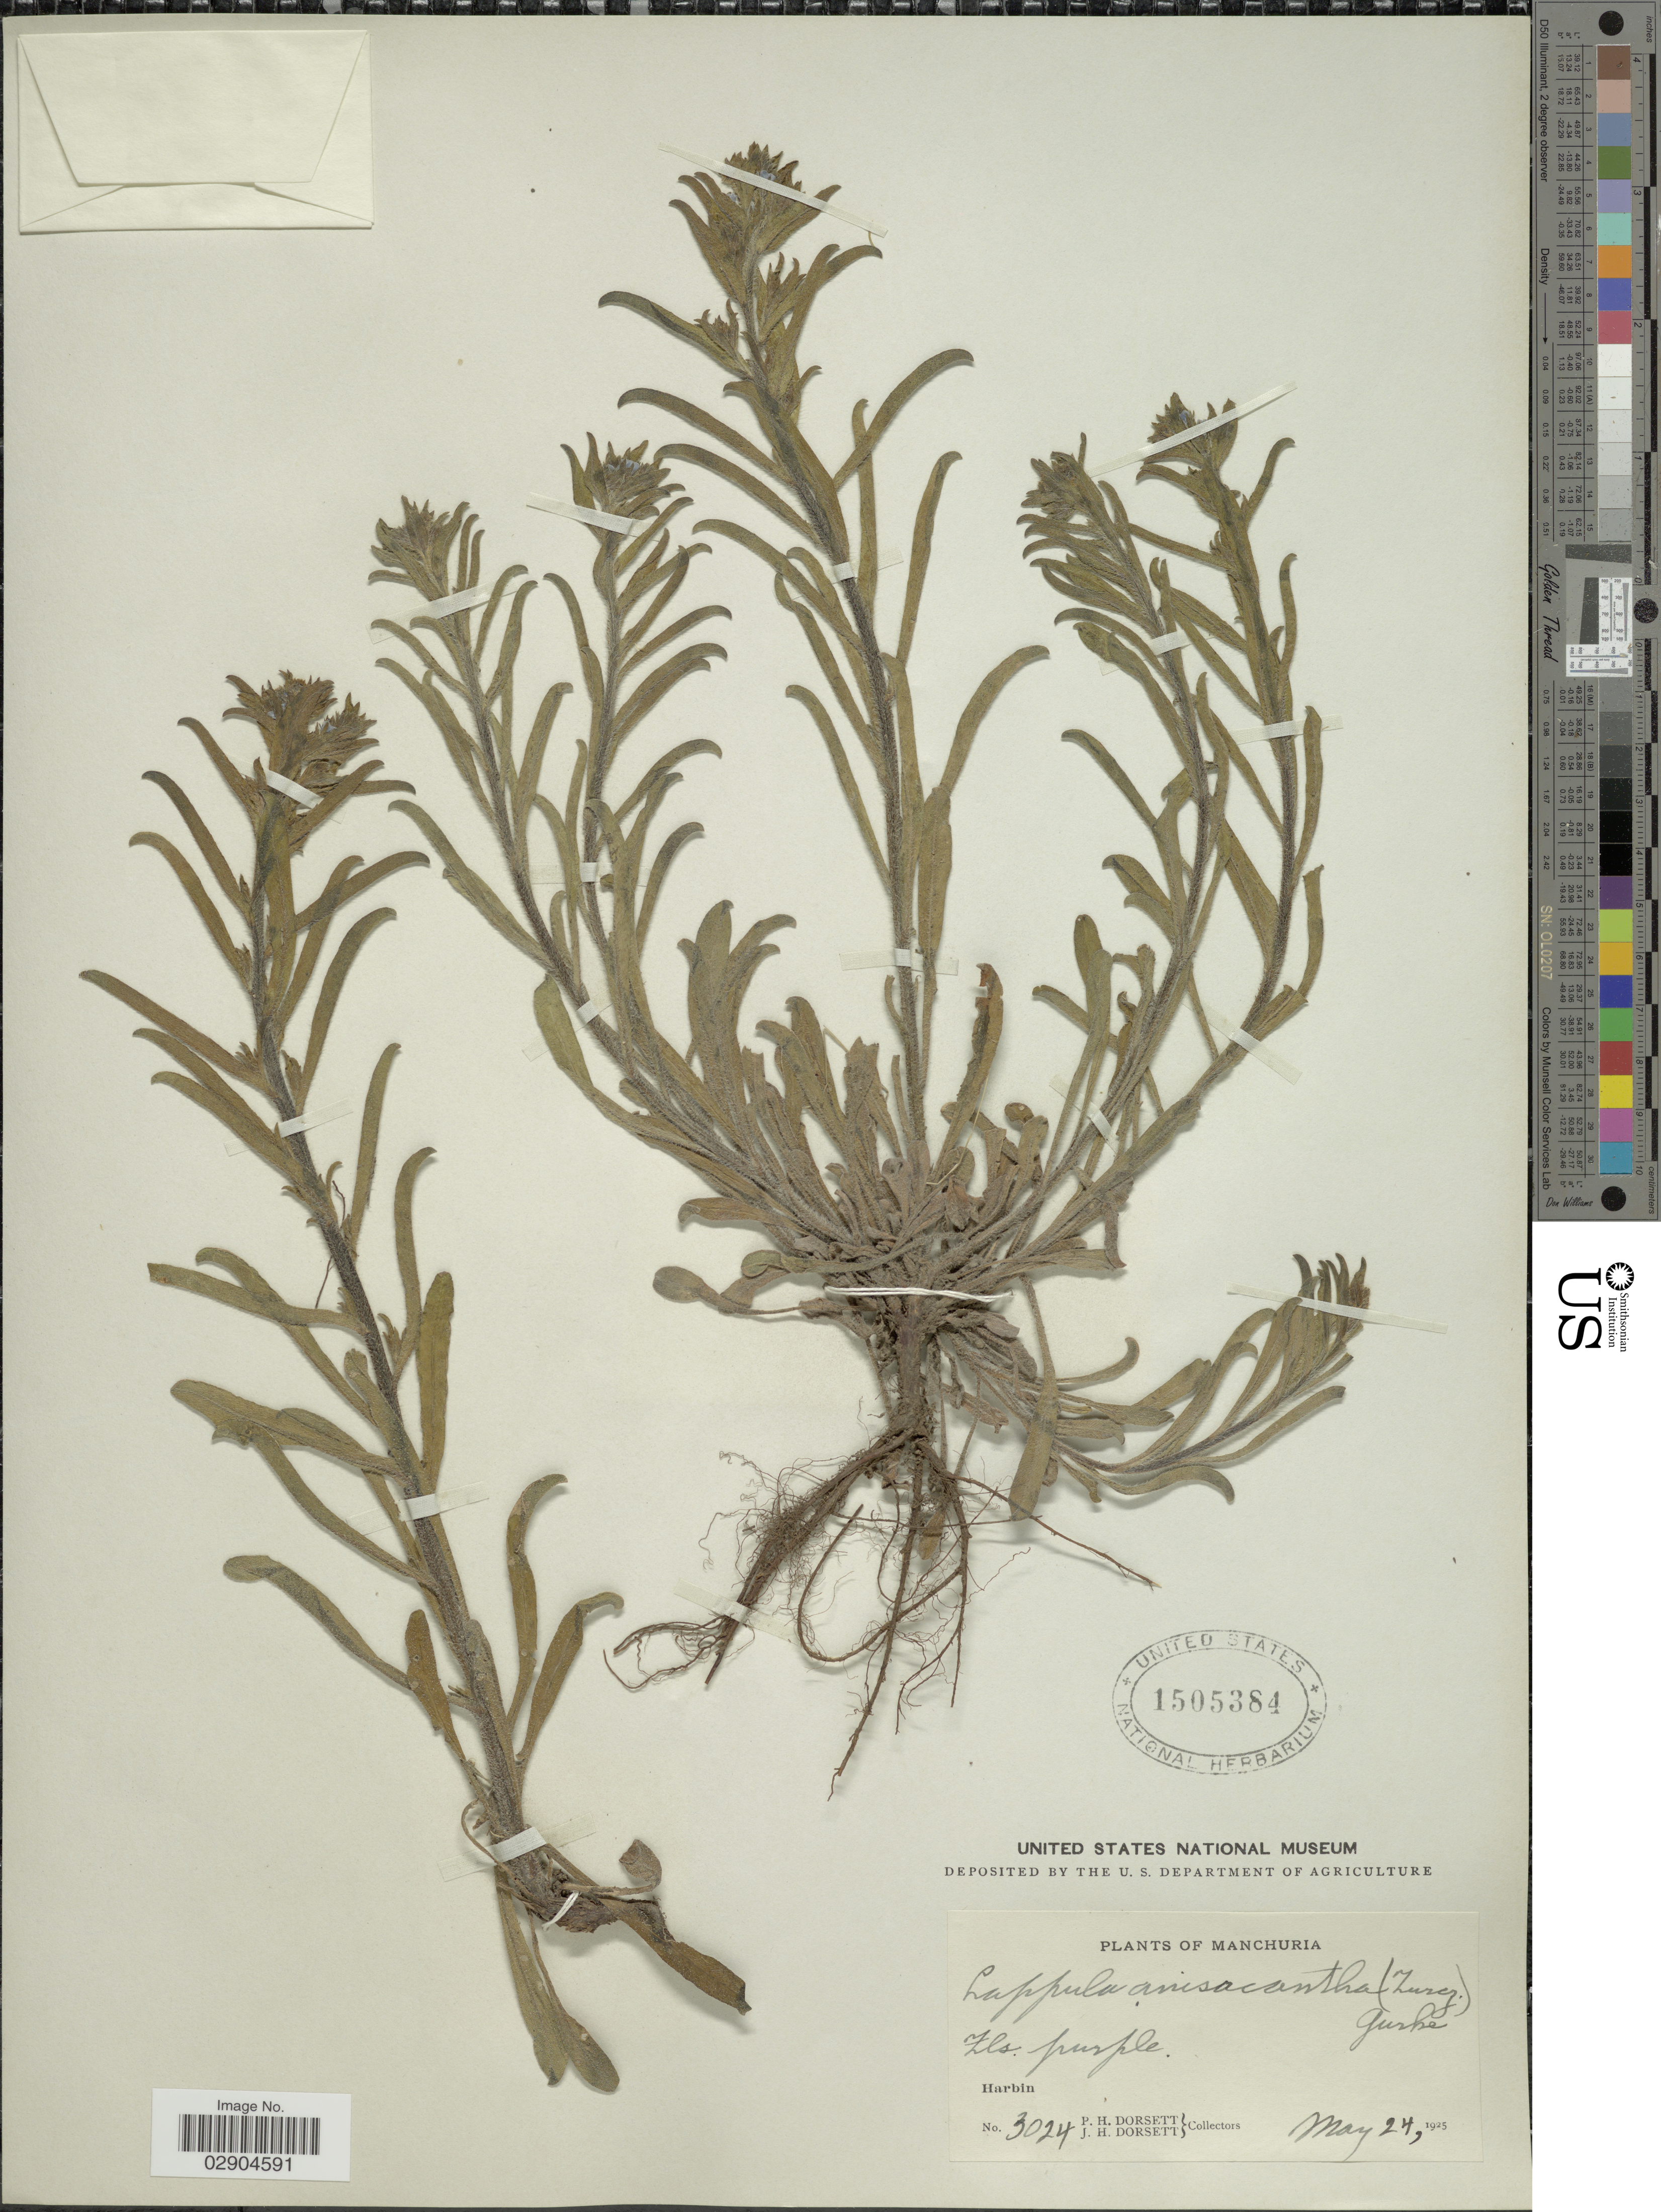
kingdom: Plantae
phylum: Tracheophyta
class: Magnoliopsida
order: Boraginales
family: Boraginaceae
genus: Lappula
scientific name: Lappula anisacantha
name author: (Turcz. ex Bunge) Gürke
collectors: P. H. Dorsett & J. Dorsett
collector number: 3024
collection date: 1925-05-24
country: China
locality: Manchuria. Harbin.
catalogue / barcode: US 1505384